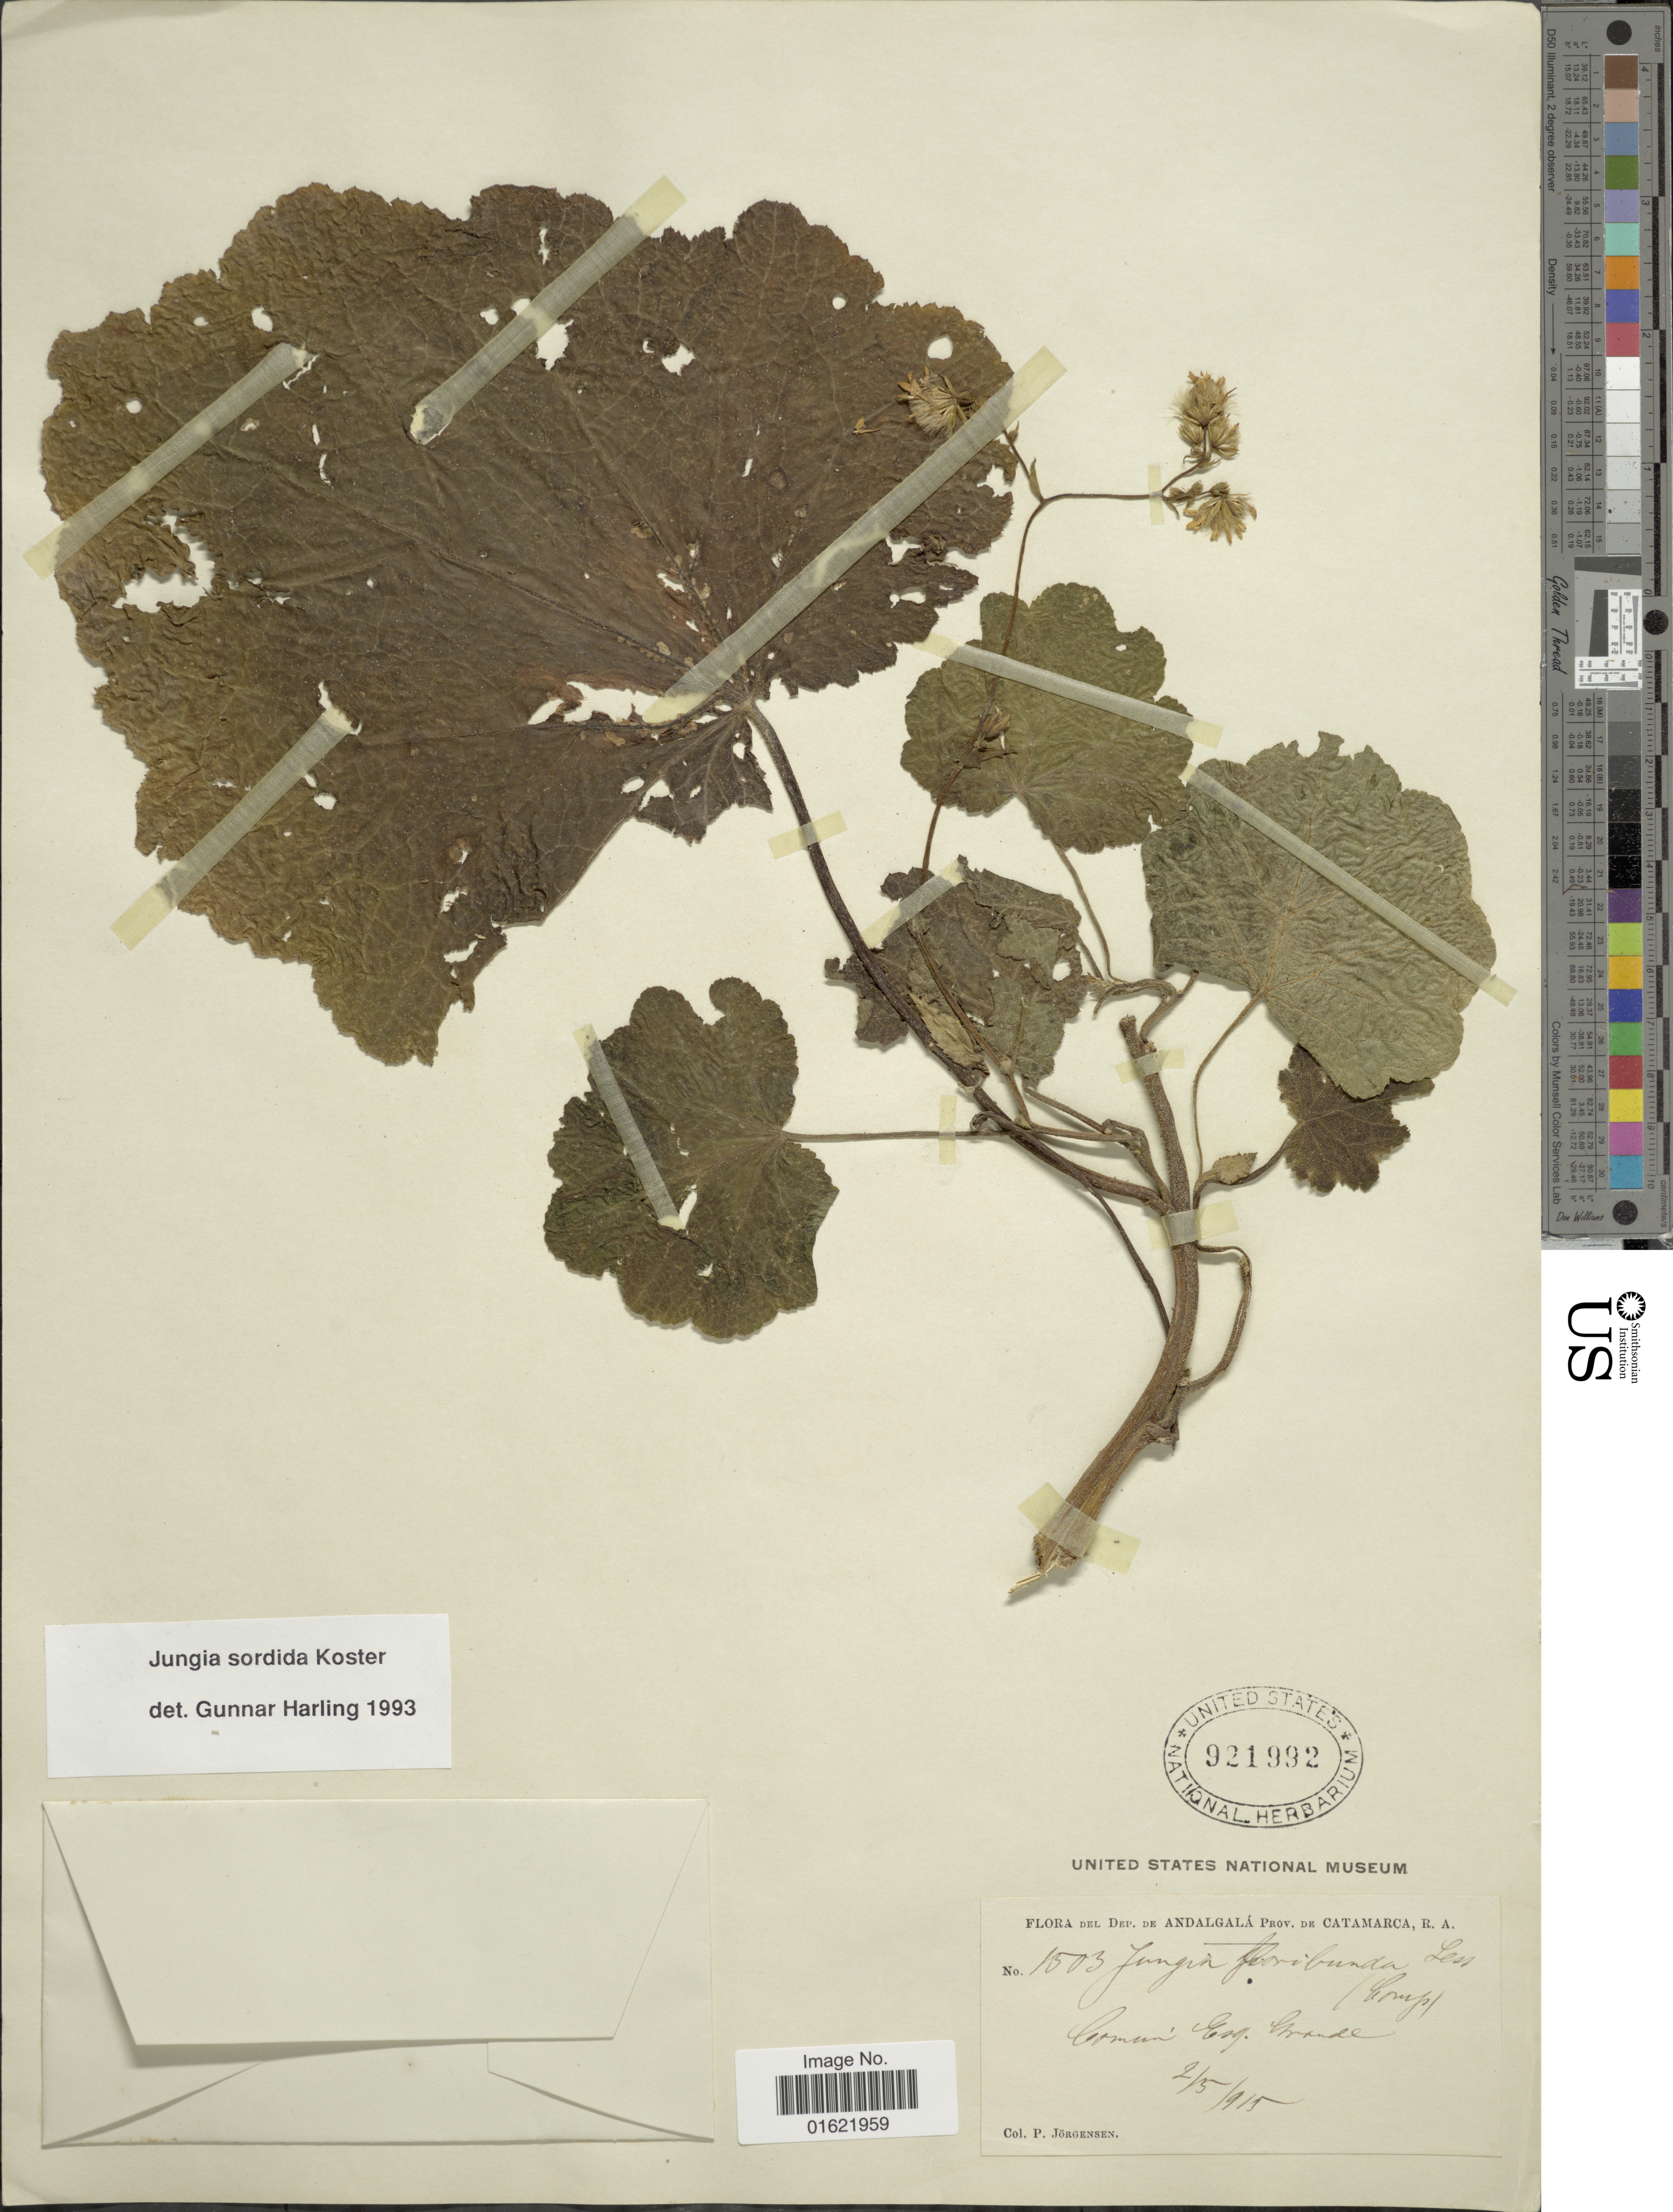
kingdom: Plantae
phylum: Tracheophyta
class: Magnoliopsida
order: Asterales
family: Asteraceae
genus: Jungia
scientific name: Jungia sordida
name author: J. Kost.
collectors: P. Jörgensen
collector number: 1503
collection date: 1915-05-02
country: Argentina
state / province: Catamarca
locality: Del Dep. de Andalgala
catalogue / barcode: US 921992